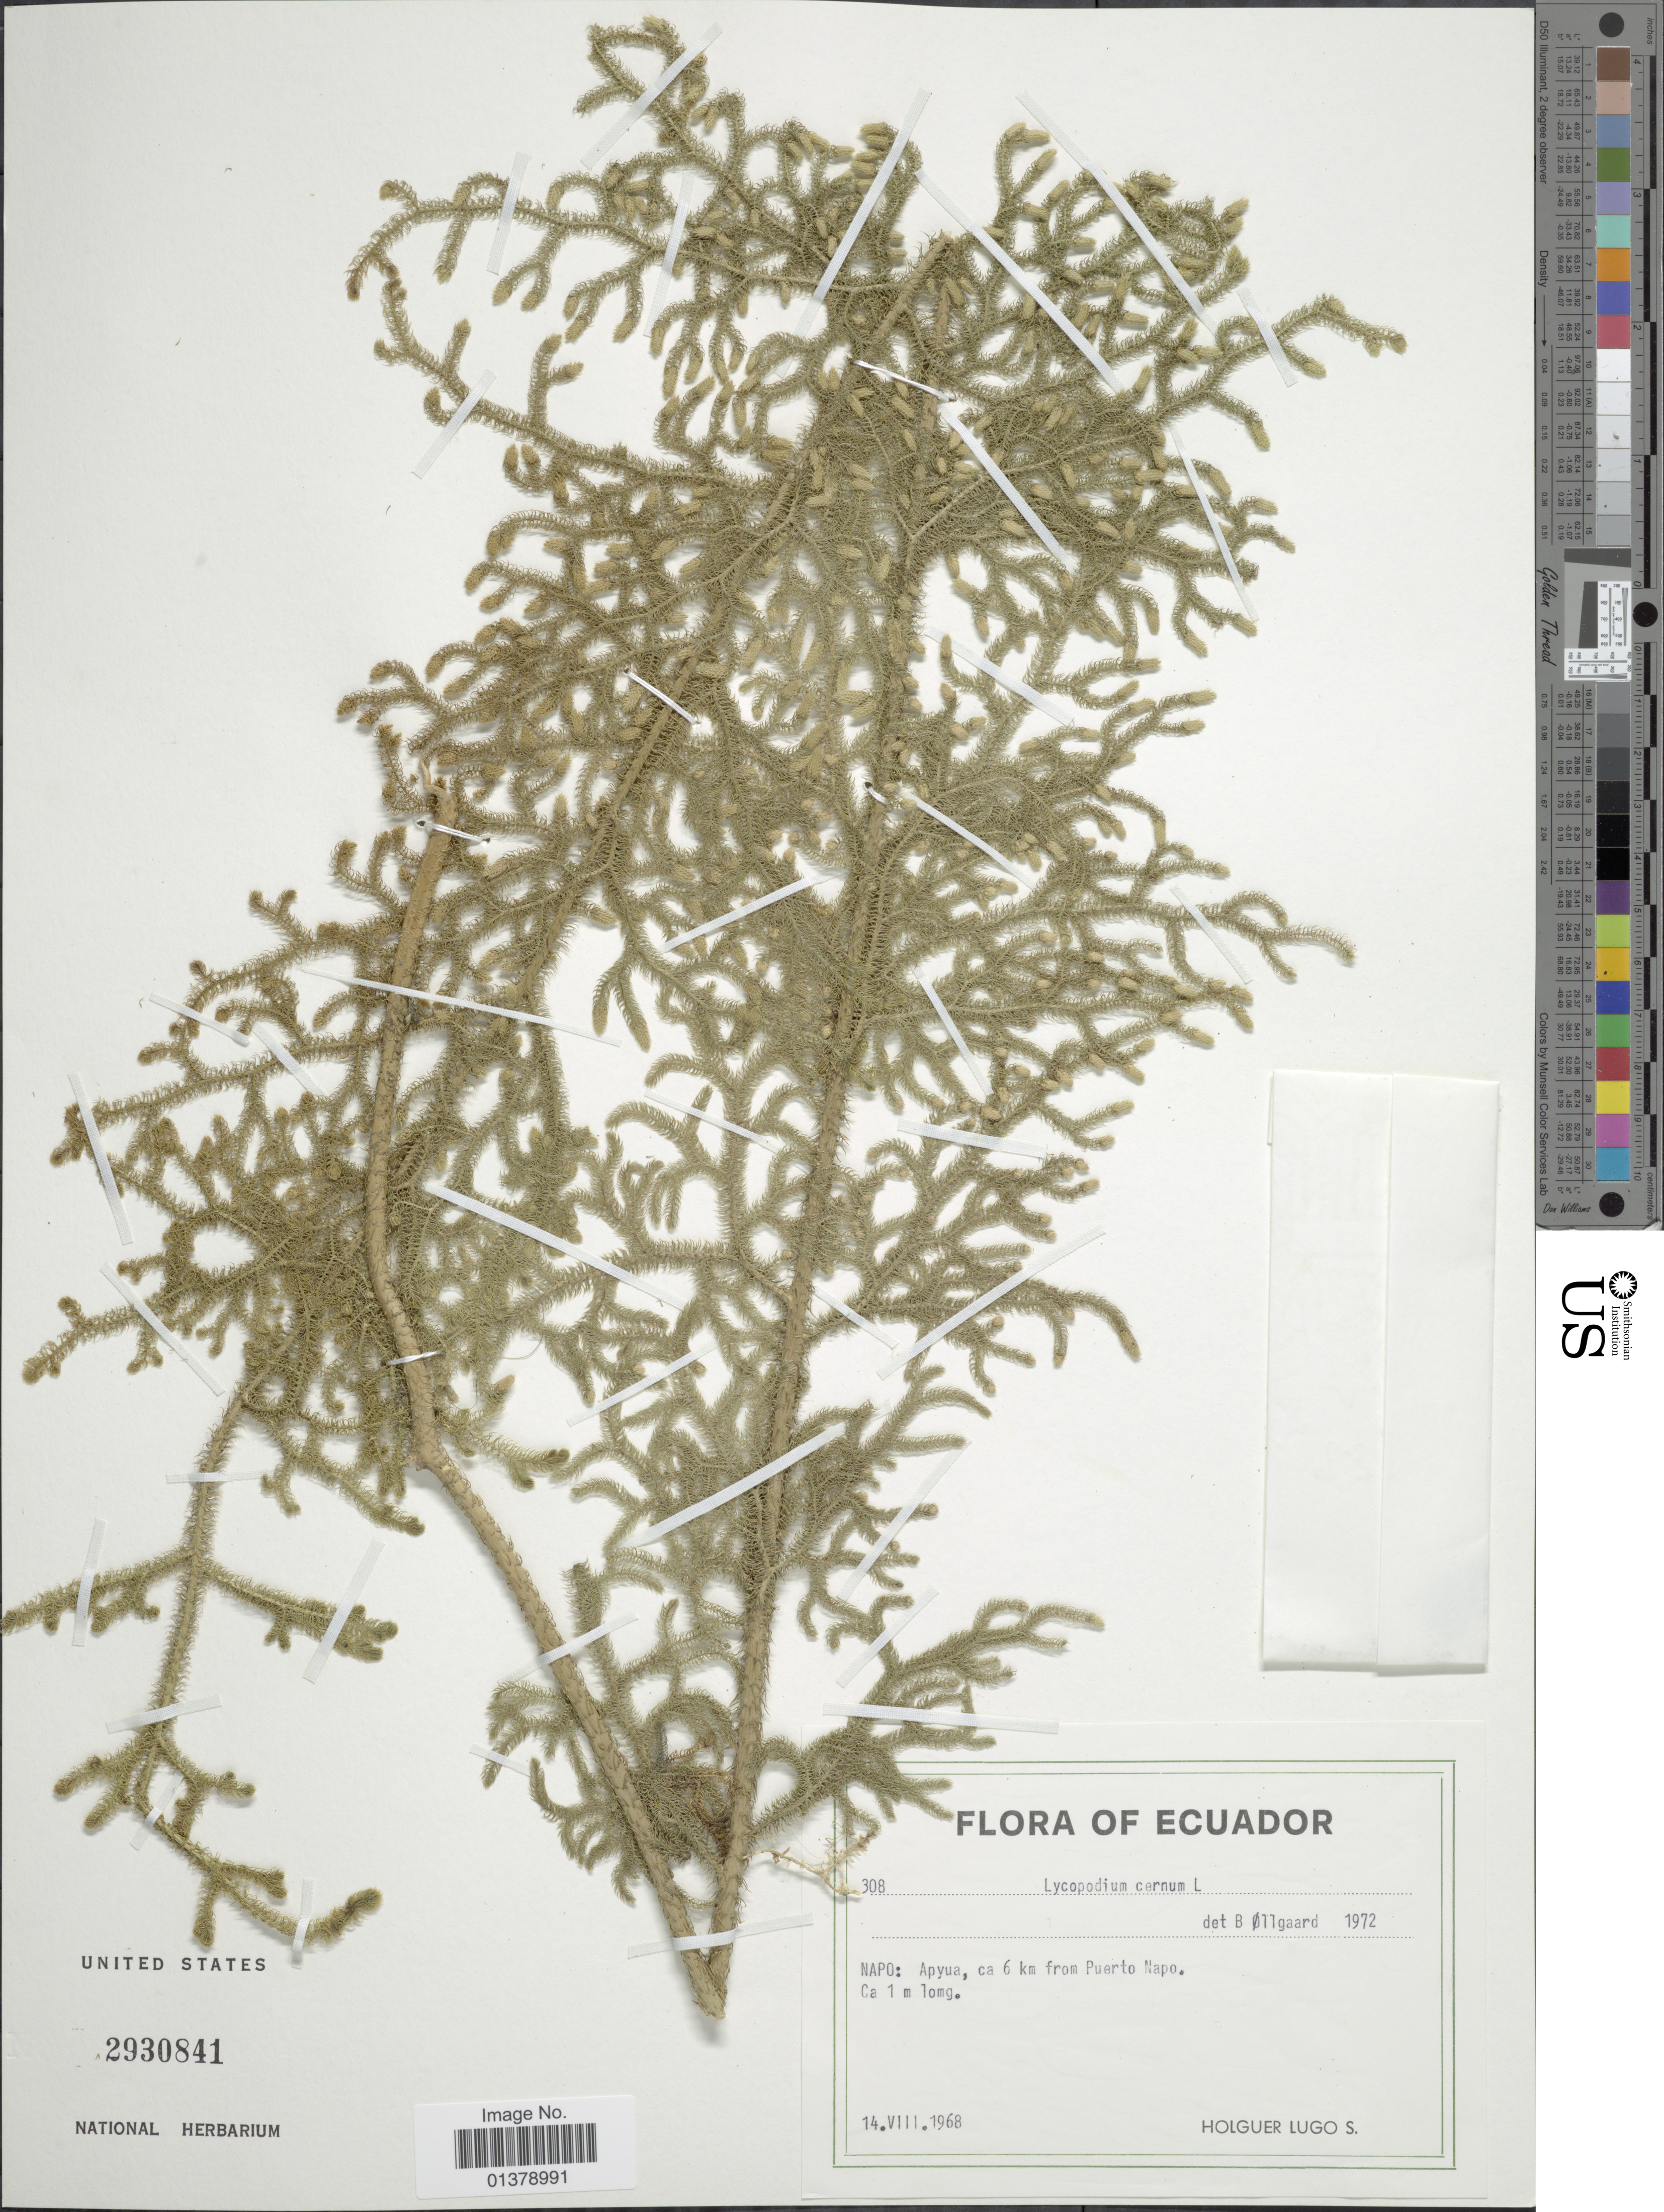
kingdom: Plantae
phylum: Tracheophyta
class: Lycopodiopsida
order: Lycopodiales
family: Lycopodiaceae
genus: Palhinhaea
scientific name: Palhinhaea cernua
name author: (L.) Vasc. & Franco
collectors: H. Lugo S.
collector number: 308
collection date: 1968-08-14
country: Ecuador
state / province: Napo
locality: Apyua, ca. 6km from Puerto Napo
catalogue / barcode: US 2930841